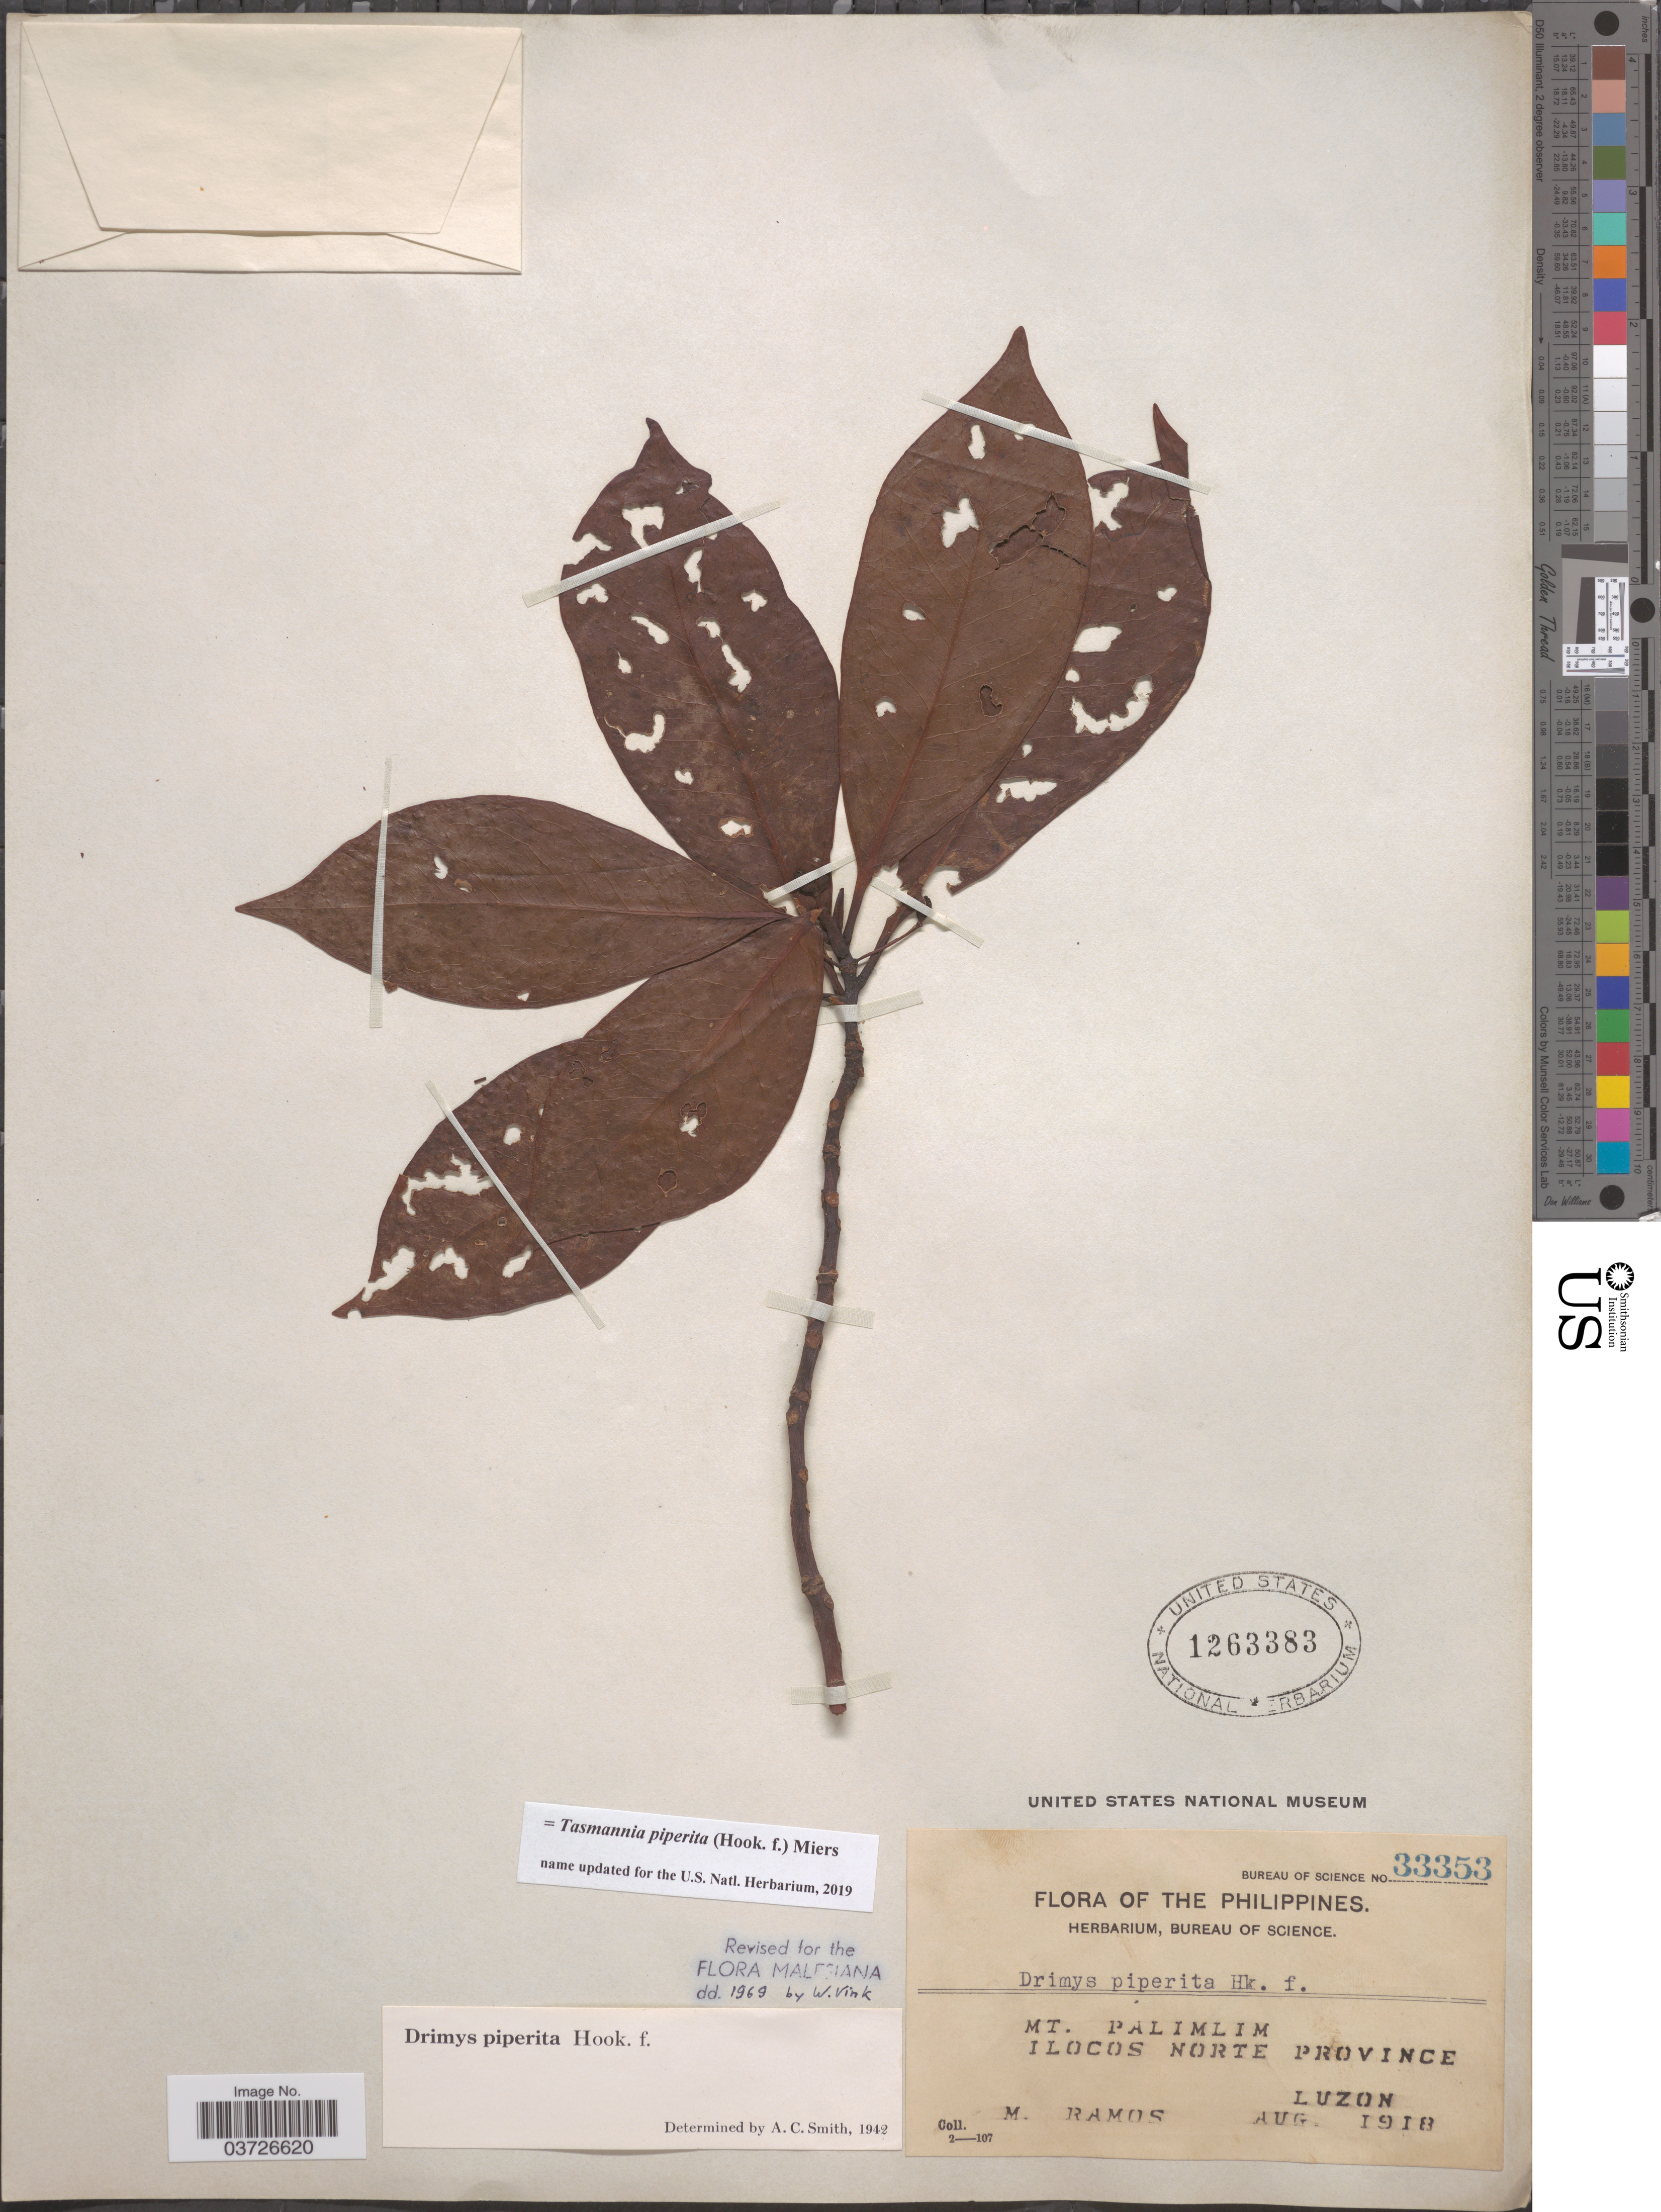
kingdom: Plantae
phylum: Tracheophyta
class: Magnoliopsida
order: Canellales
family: Winteraceae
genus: Tasmannia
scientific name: Tasmannia piperita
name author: (Hook. f.) Miers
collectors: M. Ramos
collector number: Bureau of Science 33353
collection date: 1918-08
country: Philippines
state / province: Ilocos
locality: Mt. Palimlim, Ilocos Norte Province, Luzon.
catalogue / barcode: US 1263383